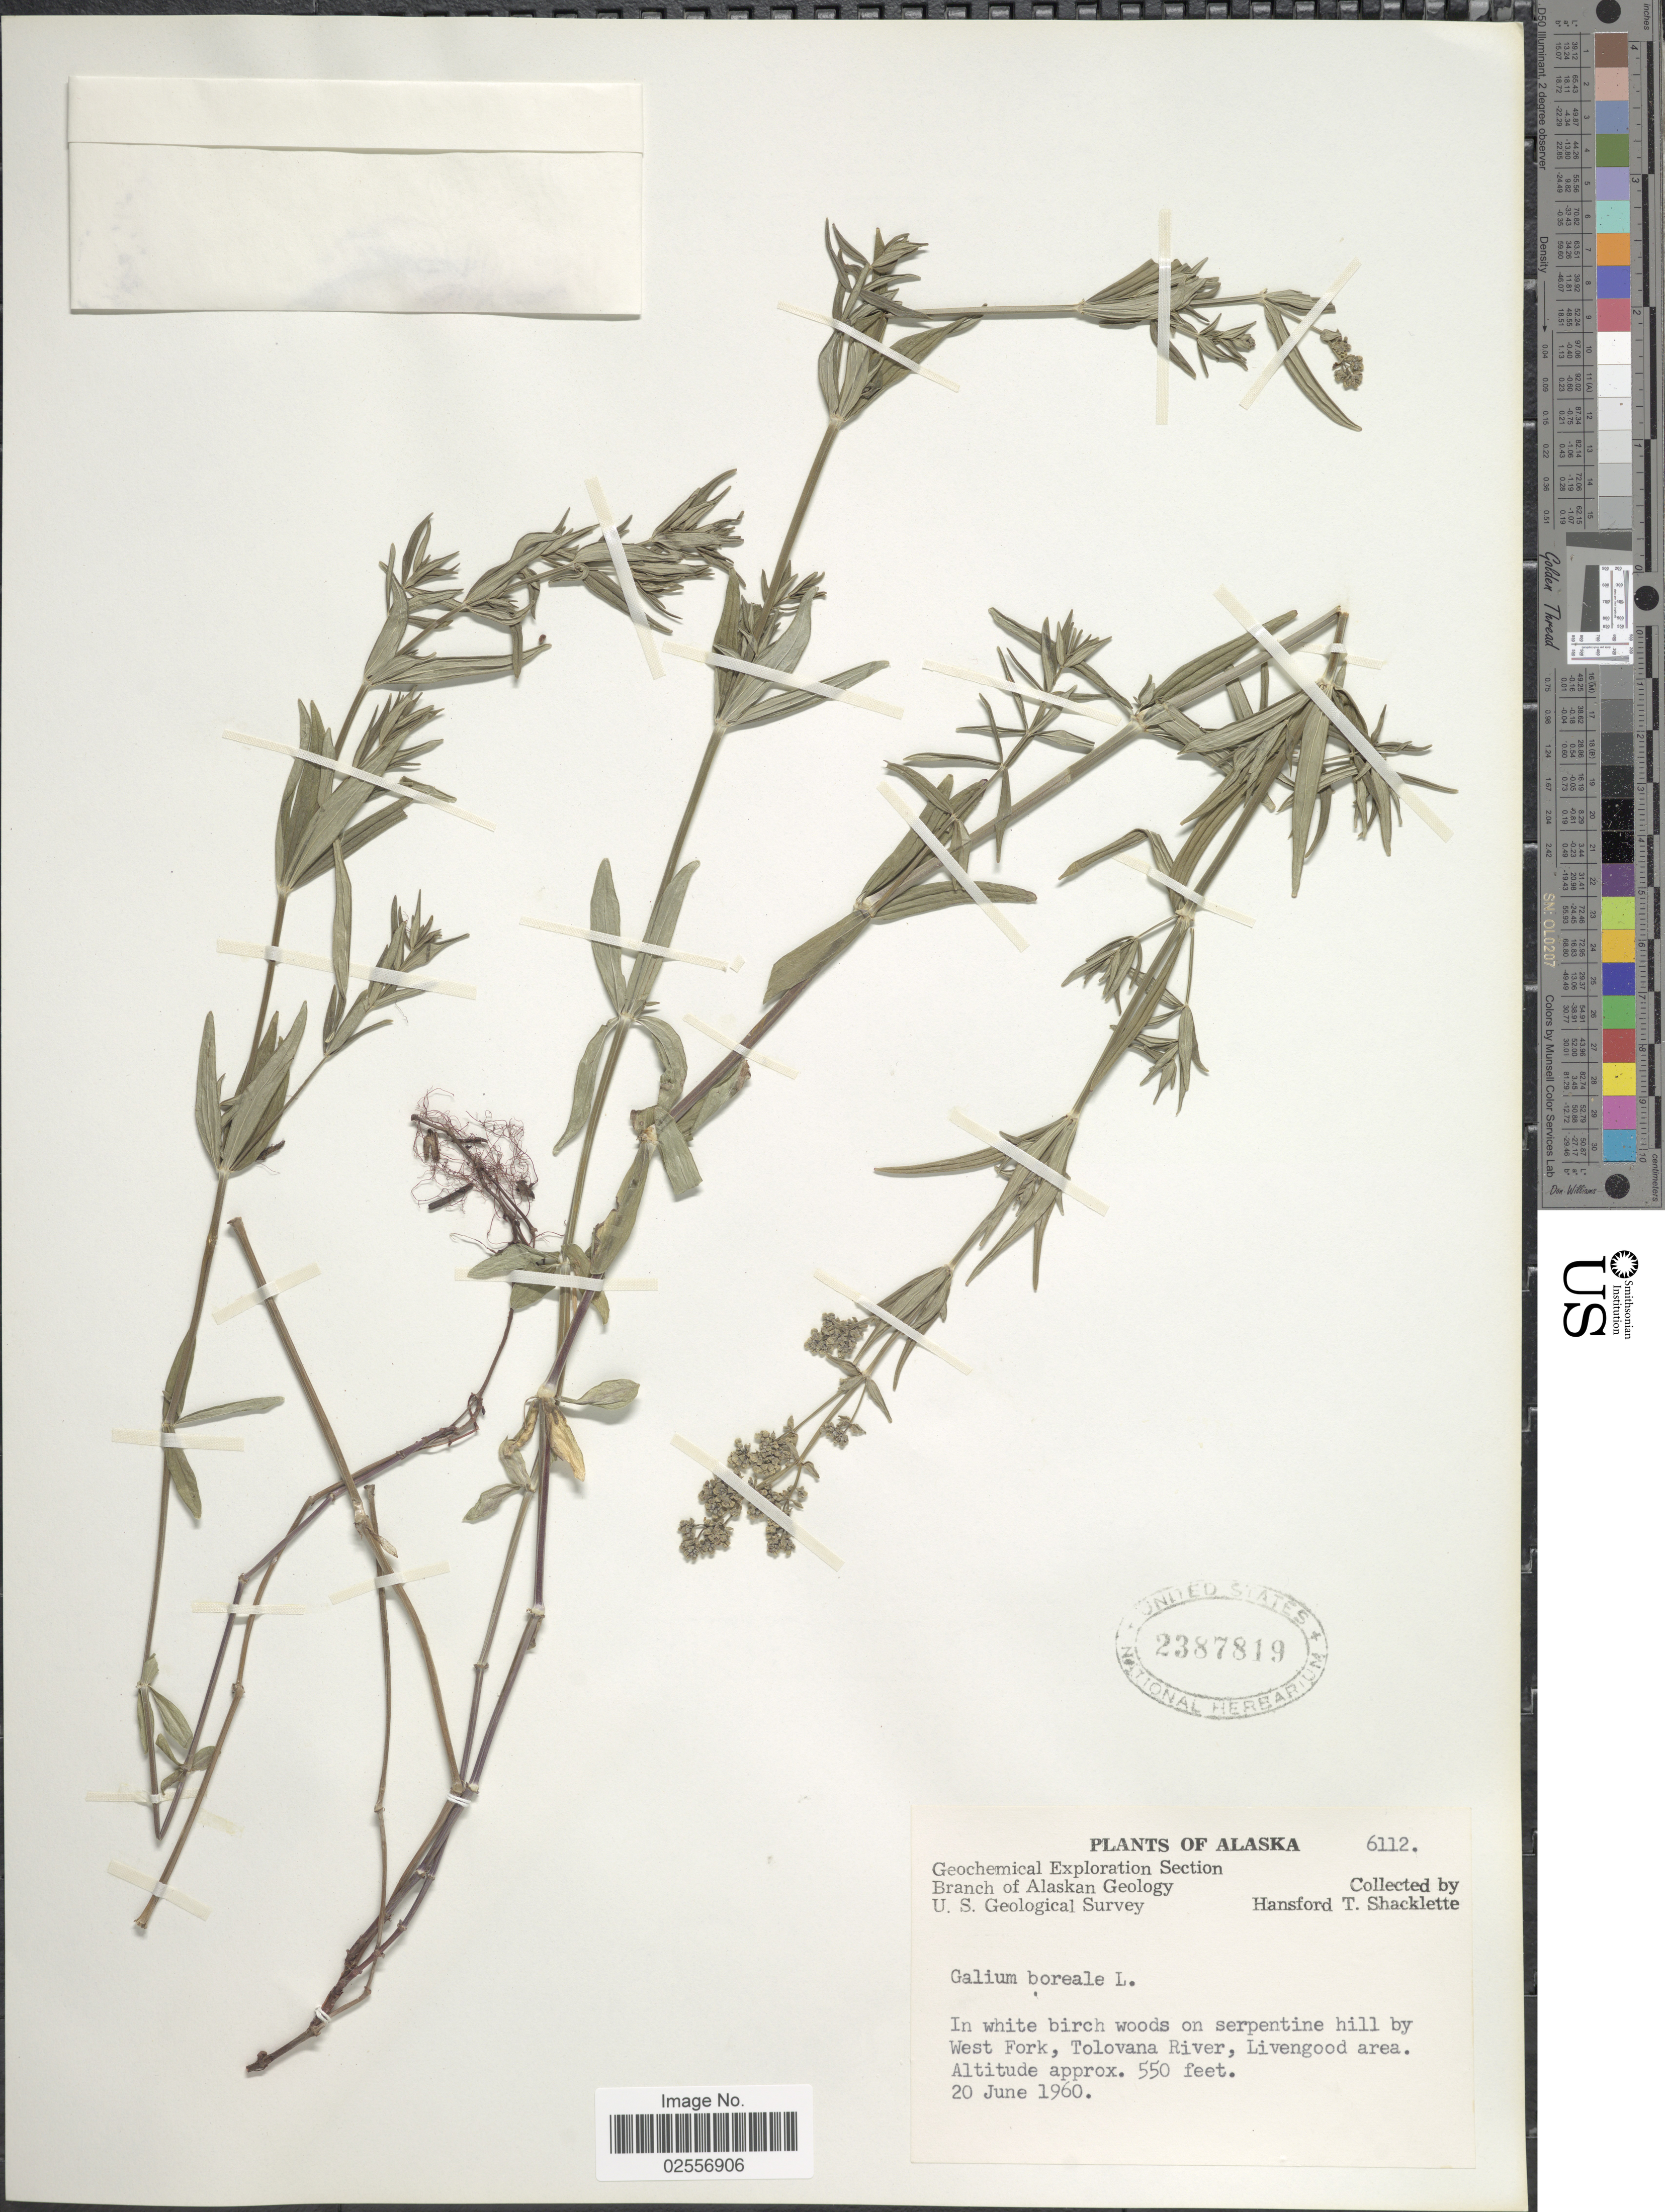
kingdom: Plantae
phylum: Tracheophyta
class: Magnoliopsida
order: Gentianales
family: Rubiaceae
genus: Galium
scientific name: Galium boreale L.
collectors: H. Shacklette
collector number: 6112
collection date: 1960-06-20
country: United States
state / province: Alaska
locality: West Fork, Tolovana River, Livengood area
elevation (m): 168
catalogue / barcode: US 2387819